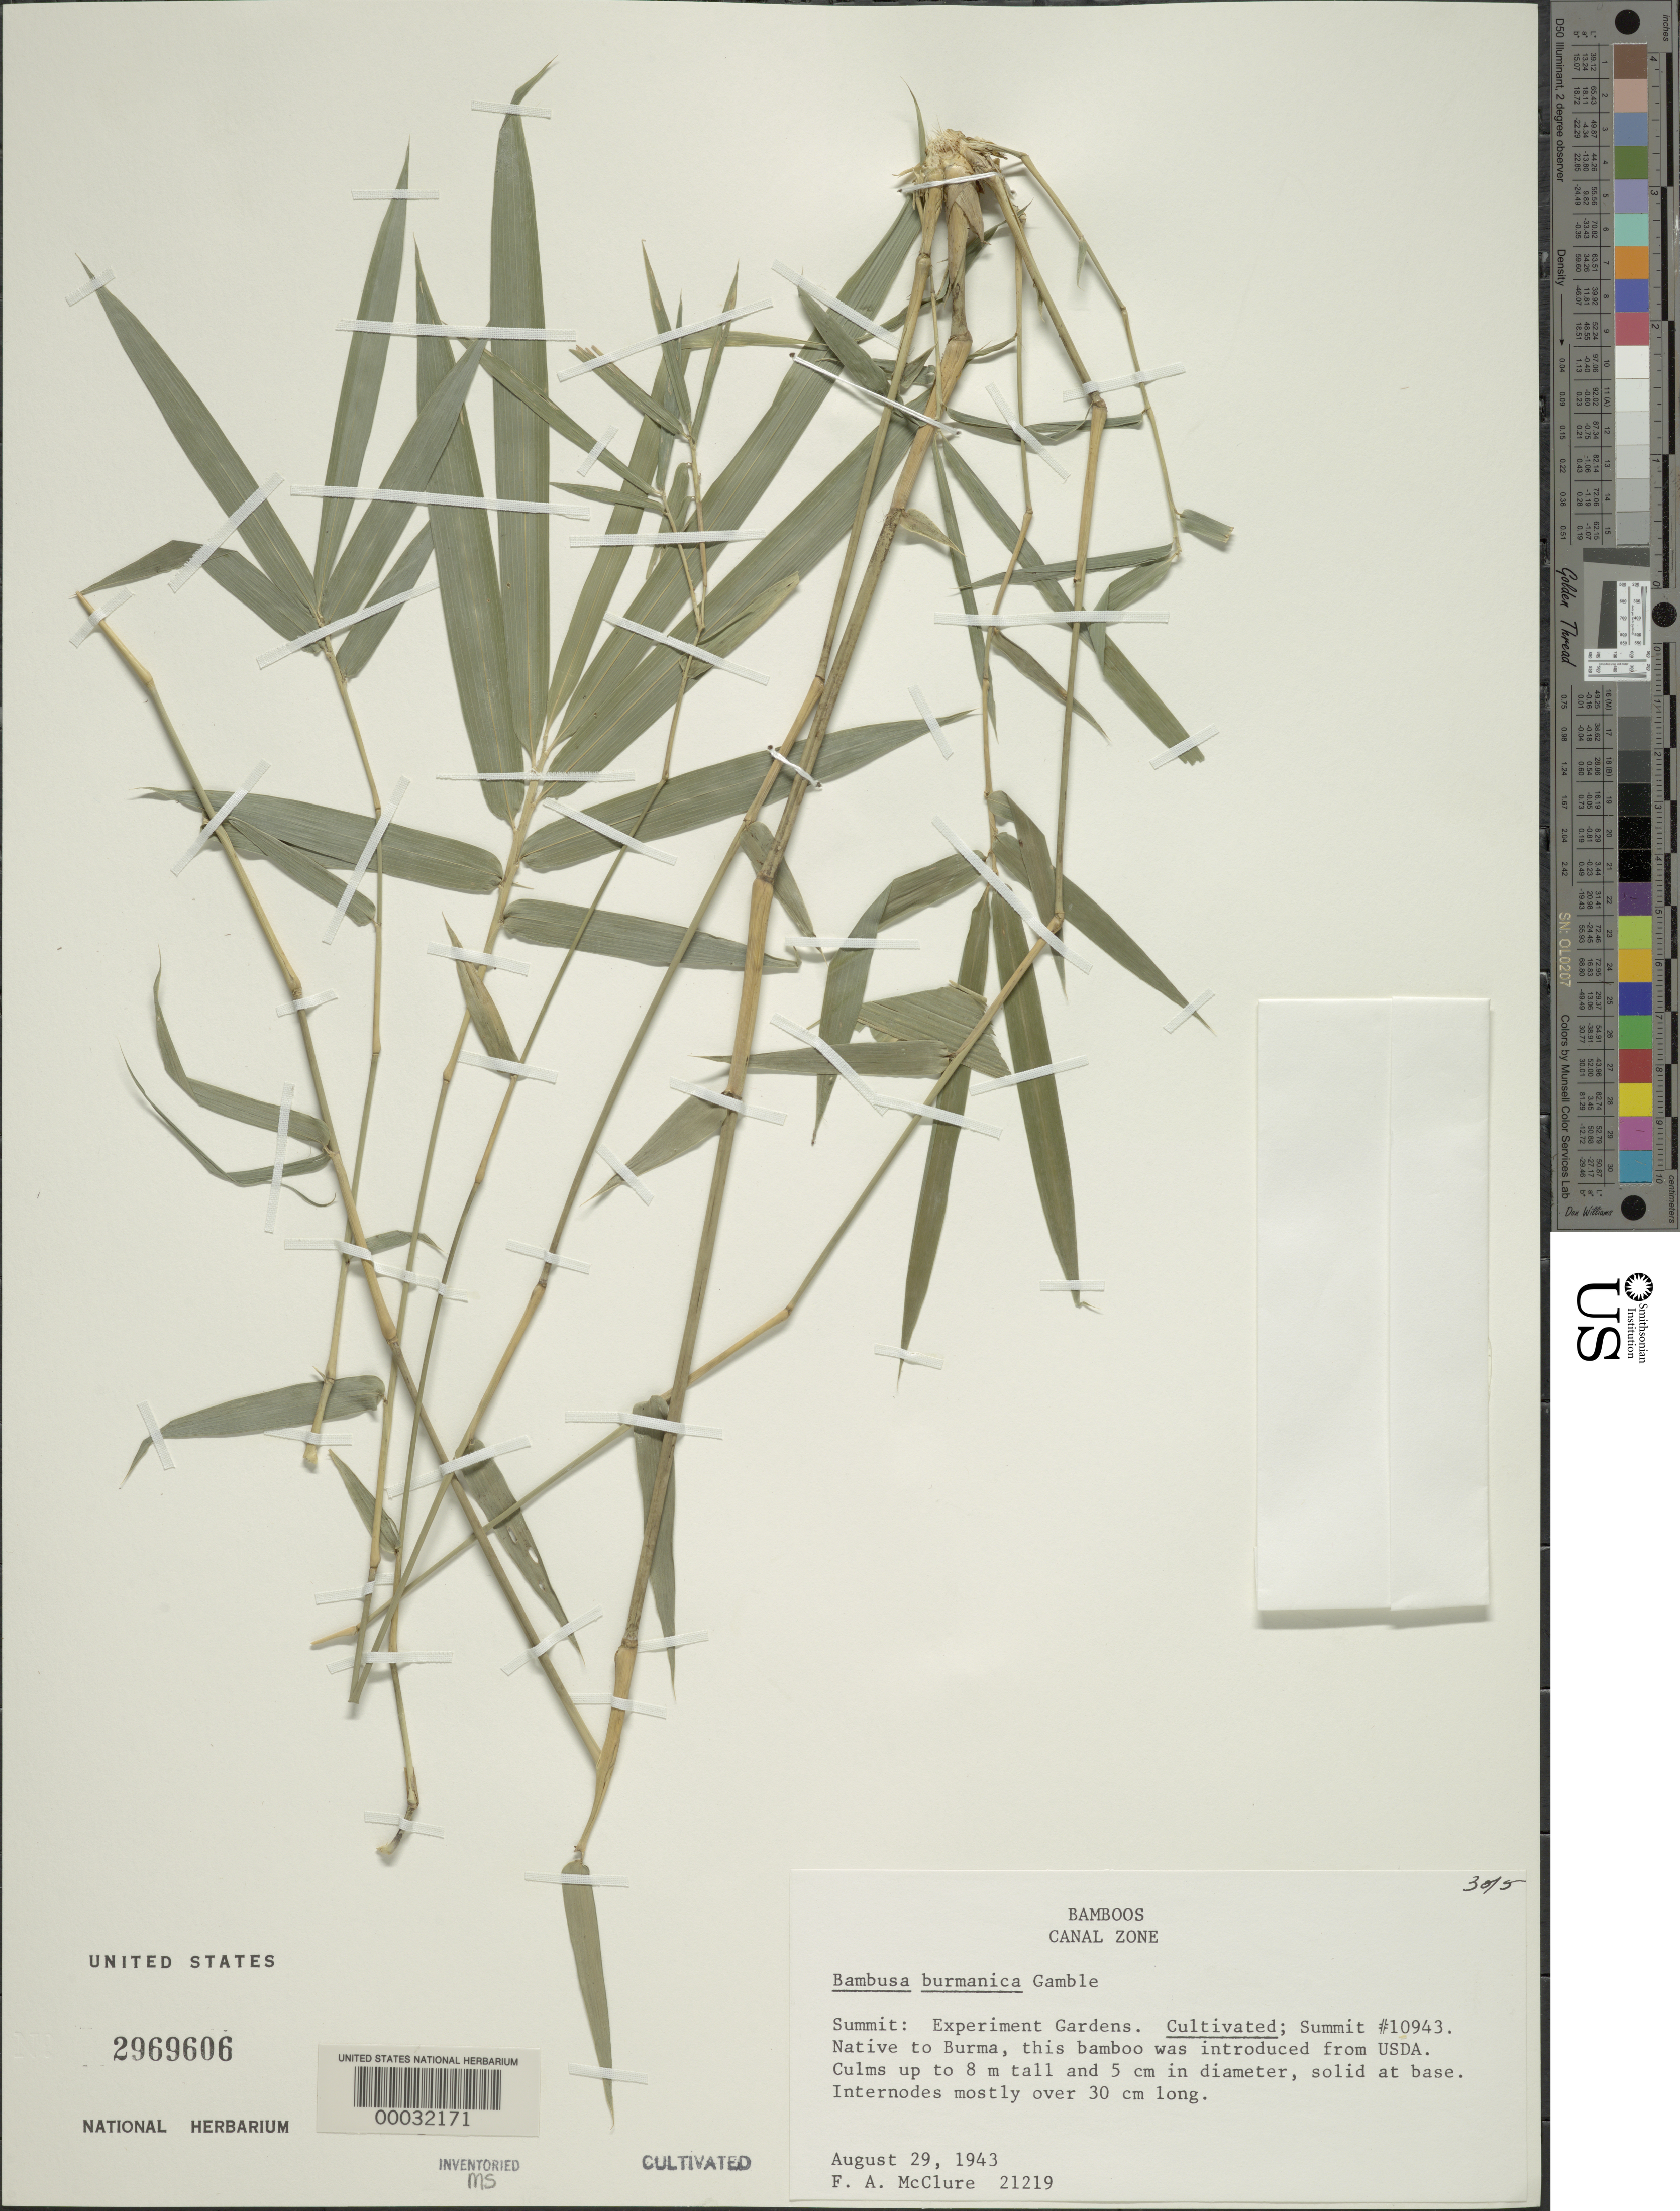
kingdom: Plantae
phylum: Tracheophyta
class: Liliopsida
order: Poales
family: Poaceae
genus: Bambusa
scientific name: Bambusa burmanica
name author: Gamble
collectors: M. Henderson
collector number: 21219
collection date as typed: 29 Aug 1943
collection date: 1943-08-29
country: Panama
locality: Esperimental Gardens-summit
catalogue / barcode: US 2969606